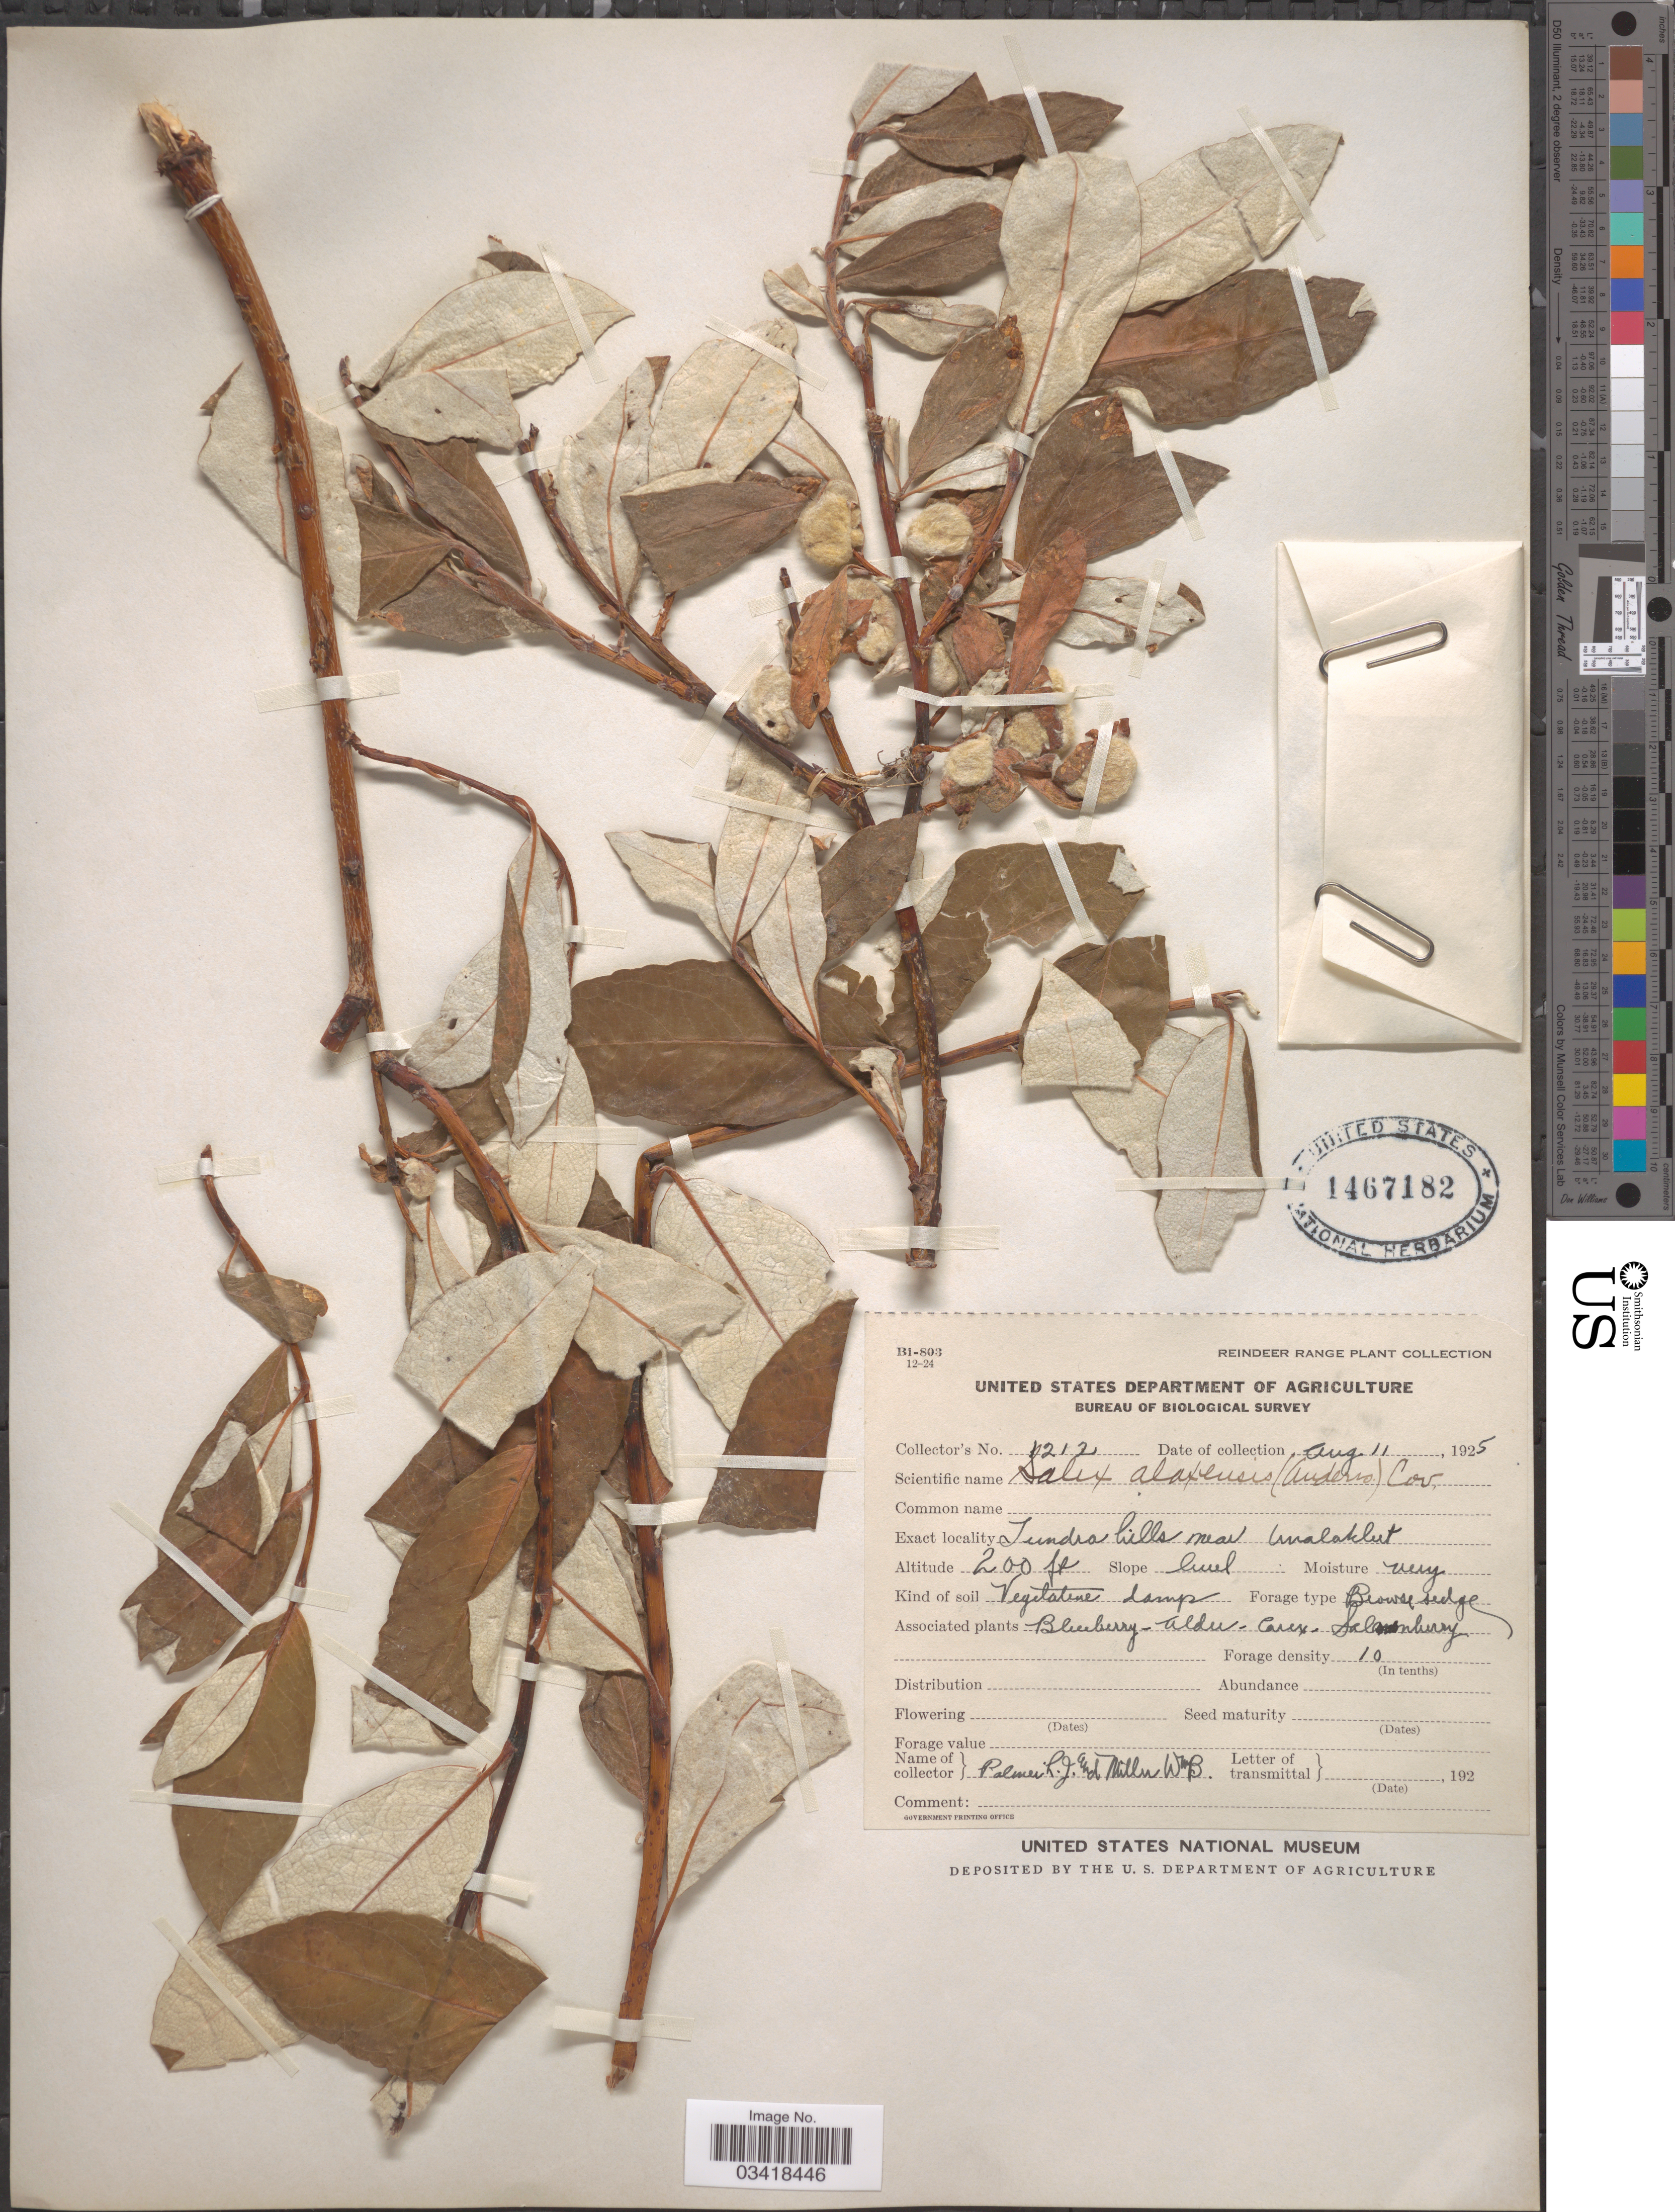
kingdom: Plantae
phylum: Tracheophyta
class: Magnoliopsida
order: Malpighiales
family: Salicaceae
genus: Salix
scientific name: Salix alaxensis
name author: (Andersson) Coville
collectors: L. J. Palmer & W. Miller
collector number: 1212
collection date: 1925-08-11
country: United States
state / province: Alaska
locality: Tundra hills near Unalakleet.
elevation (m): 61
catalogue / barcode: US 1467182